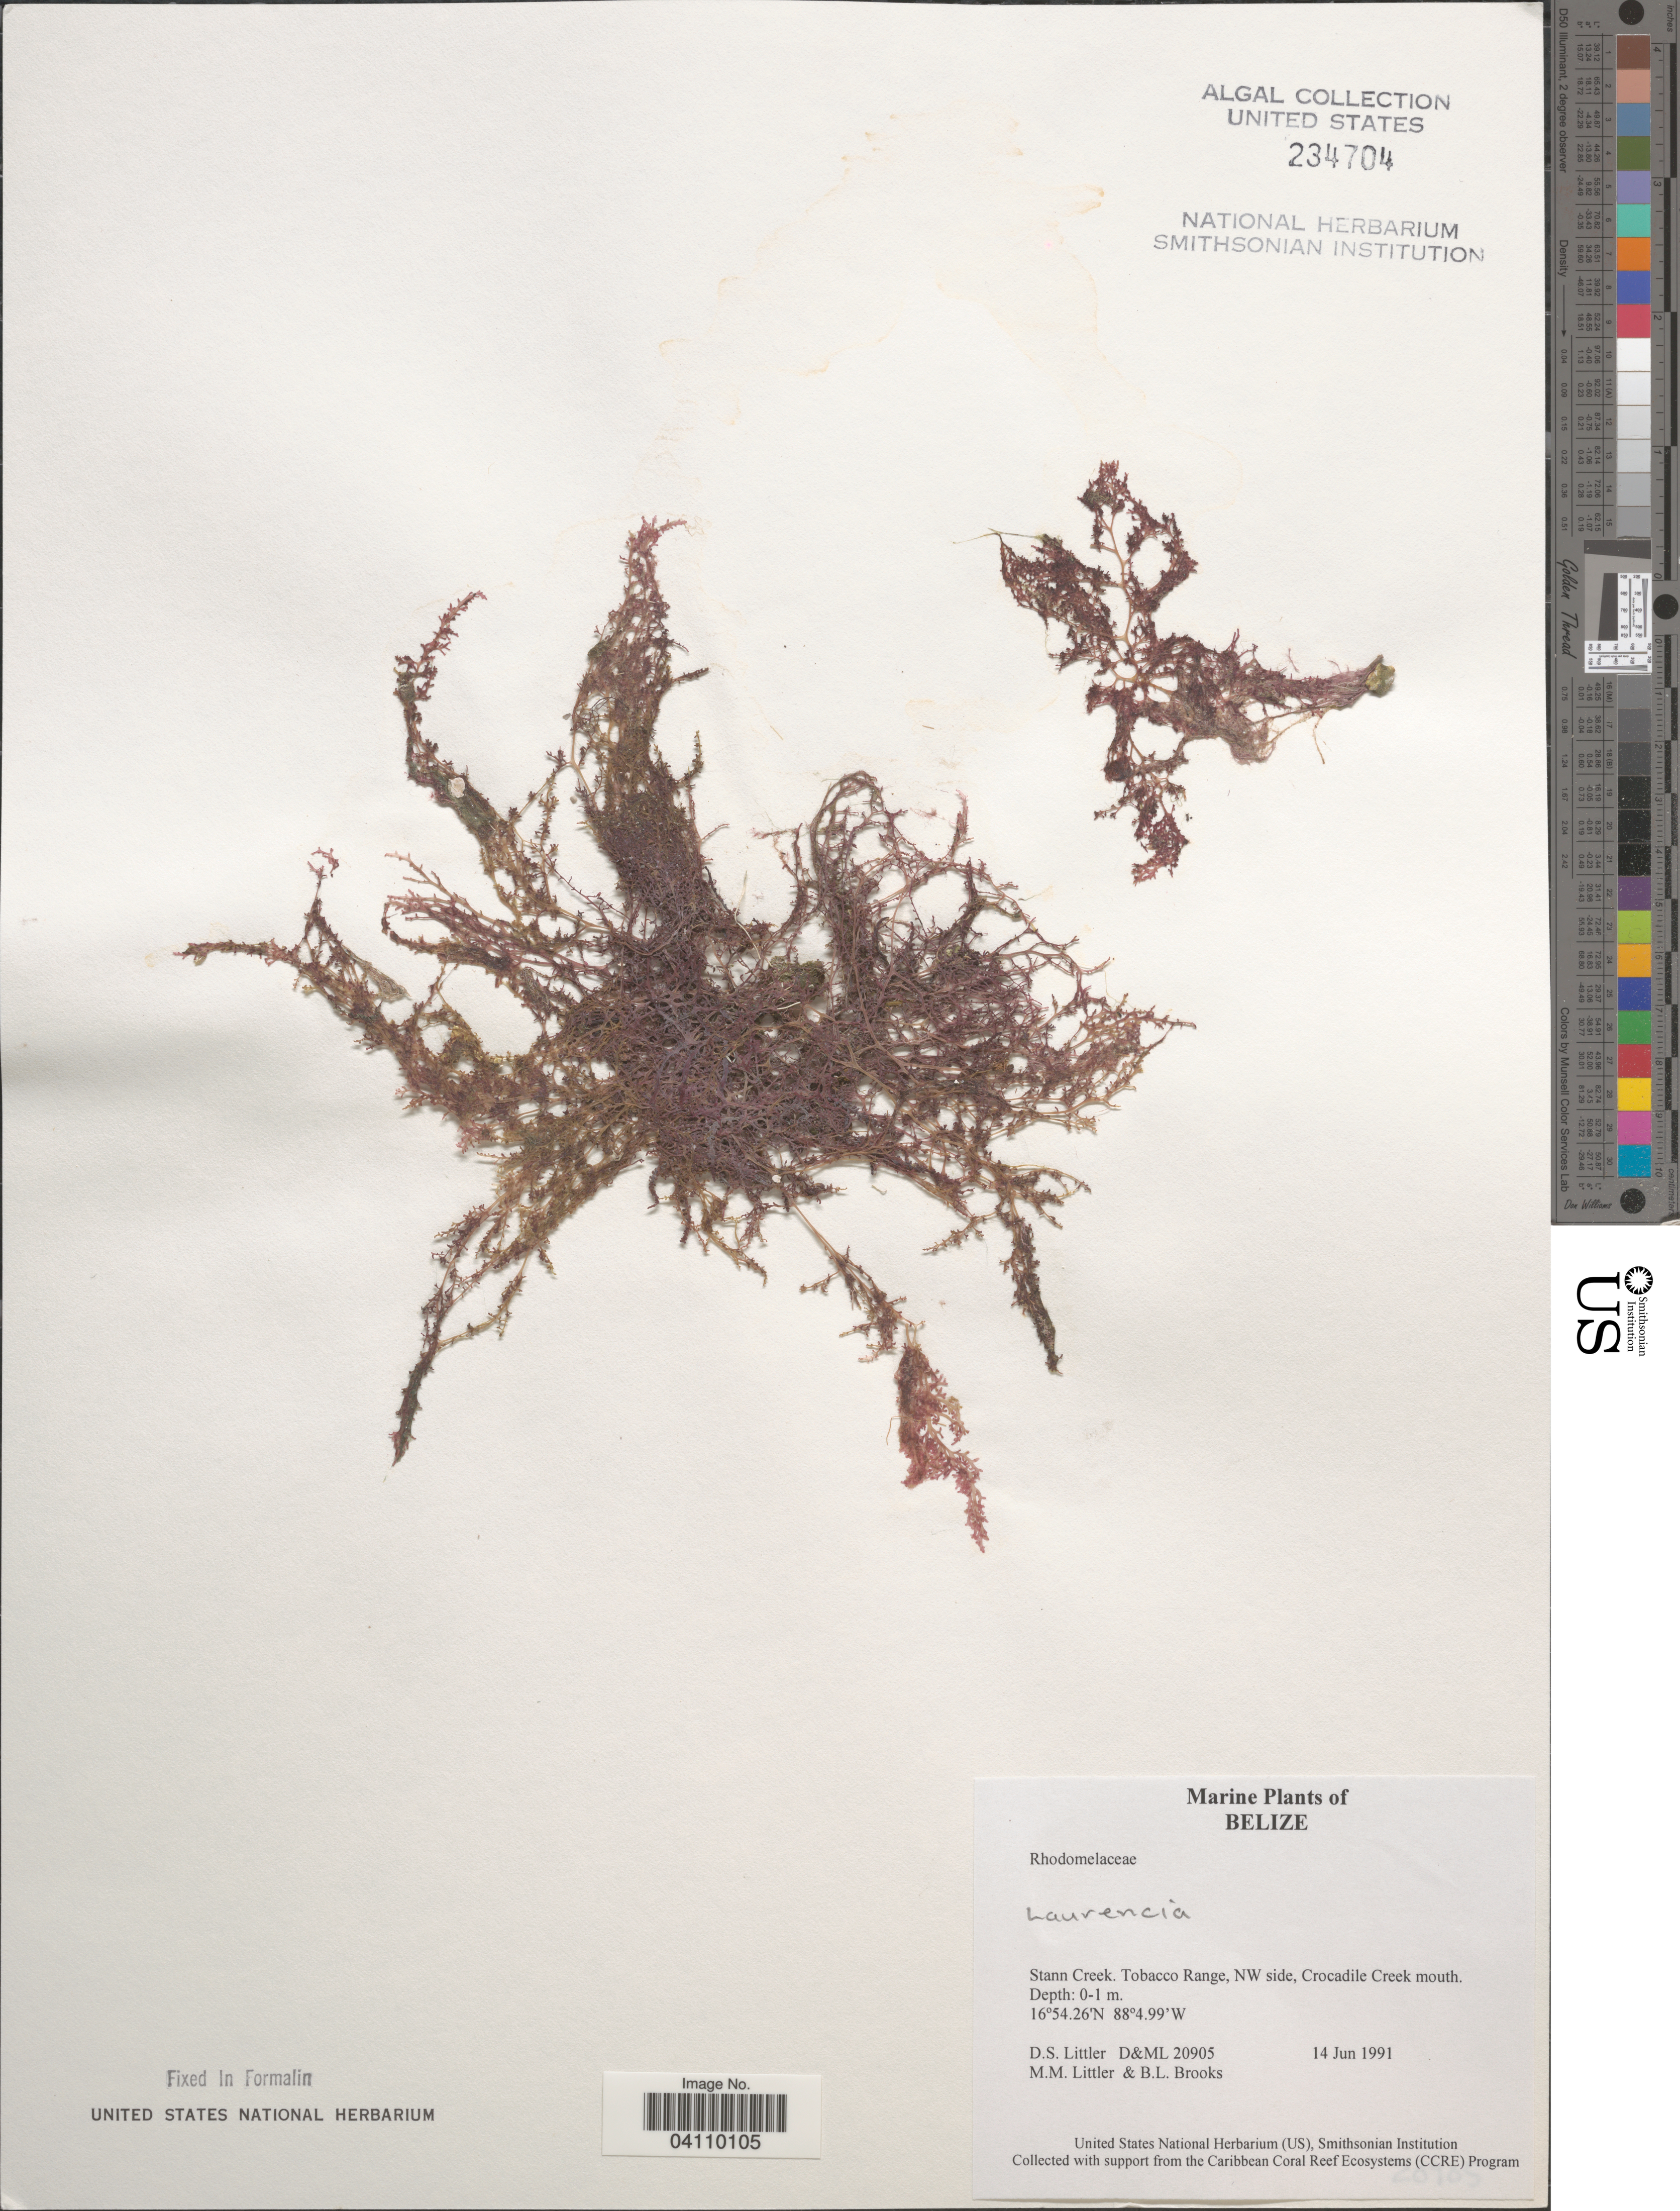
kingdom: Plantae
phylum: Rhodophyta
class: Florideophyceae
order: Ceramiales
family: Rhodomelaceae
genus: Laurencia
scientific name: Laurencia sp.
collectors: D. S. Littler & B. Brooks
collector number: D&ML20905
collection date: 1991-06-14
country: Belize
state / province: Stann Creek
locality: Tobacco Range, NW side, Crocadile Creek mouth.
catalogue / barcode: US 234704